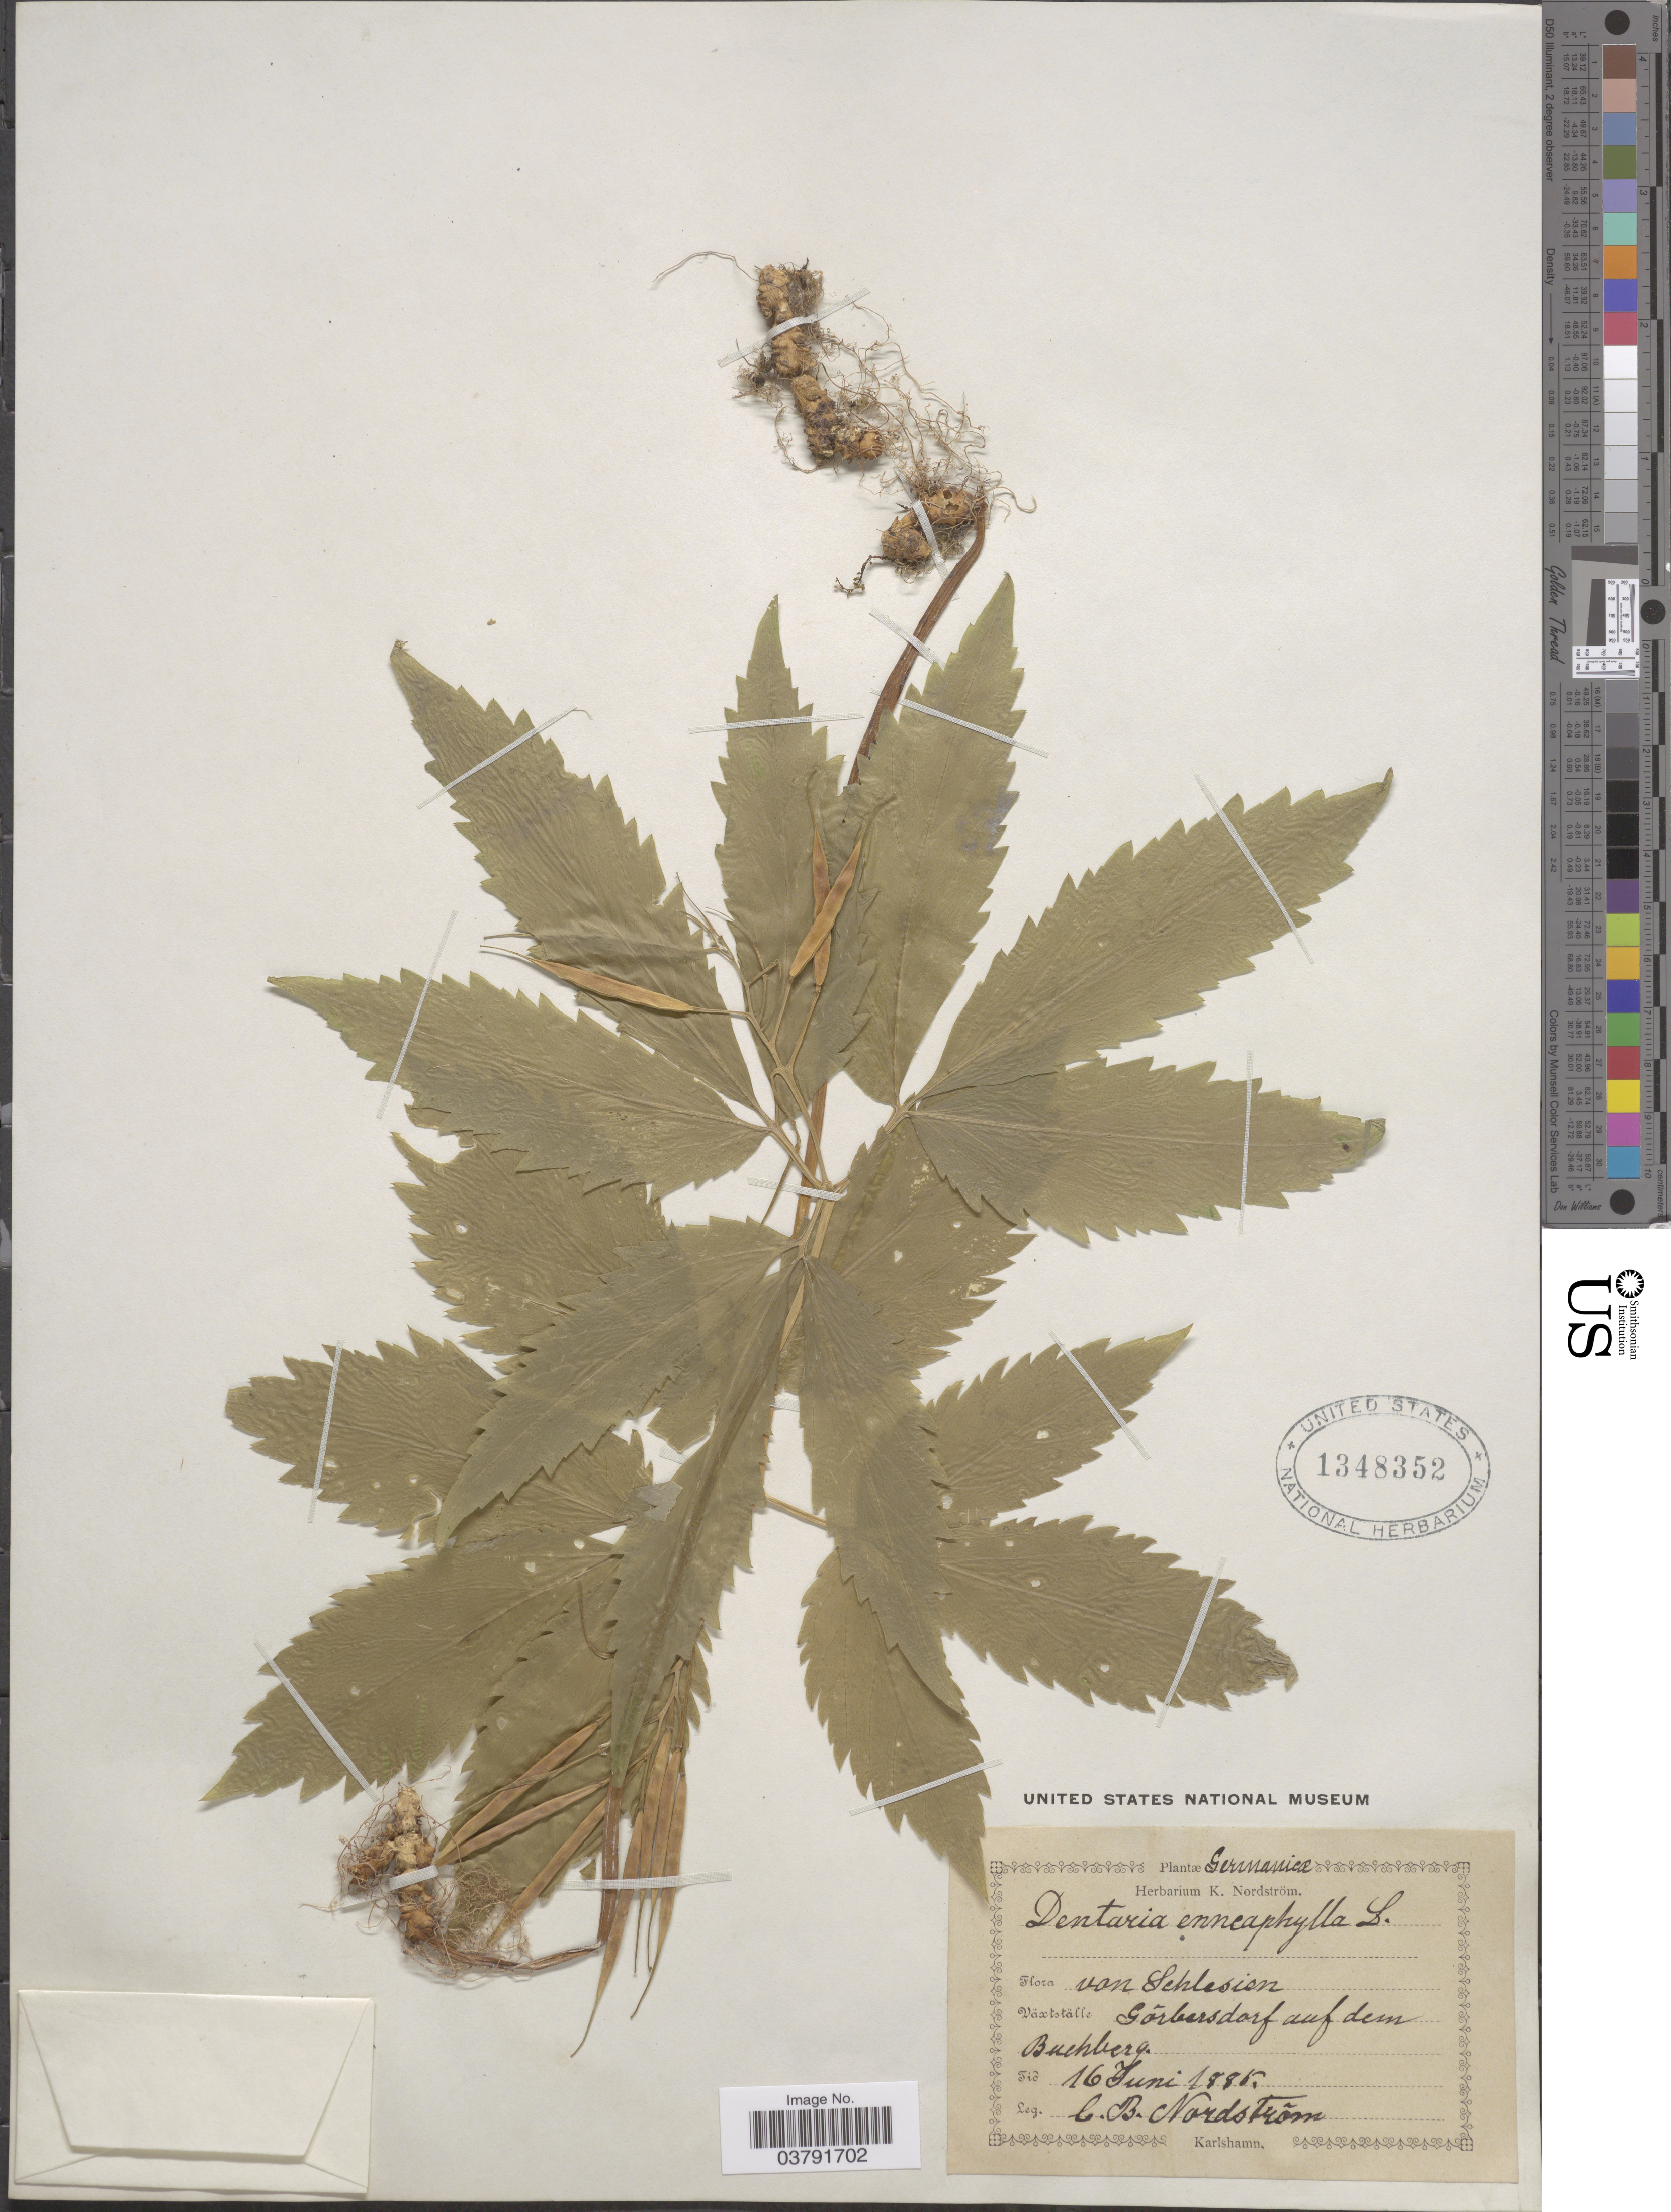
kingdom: Plantae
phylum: Tracheophyta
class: Magnoliopsida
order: Brassicales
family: Brassicaceae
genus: Dentaria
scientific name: Dentaria enneaphyllos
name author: L.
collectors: C. Nordström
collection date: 1885-06-16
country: Germany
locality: Schlesien. Germanicae auf desn Buchberg.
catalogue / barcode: US 1348352